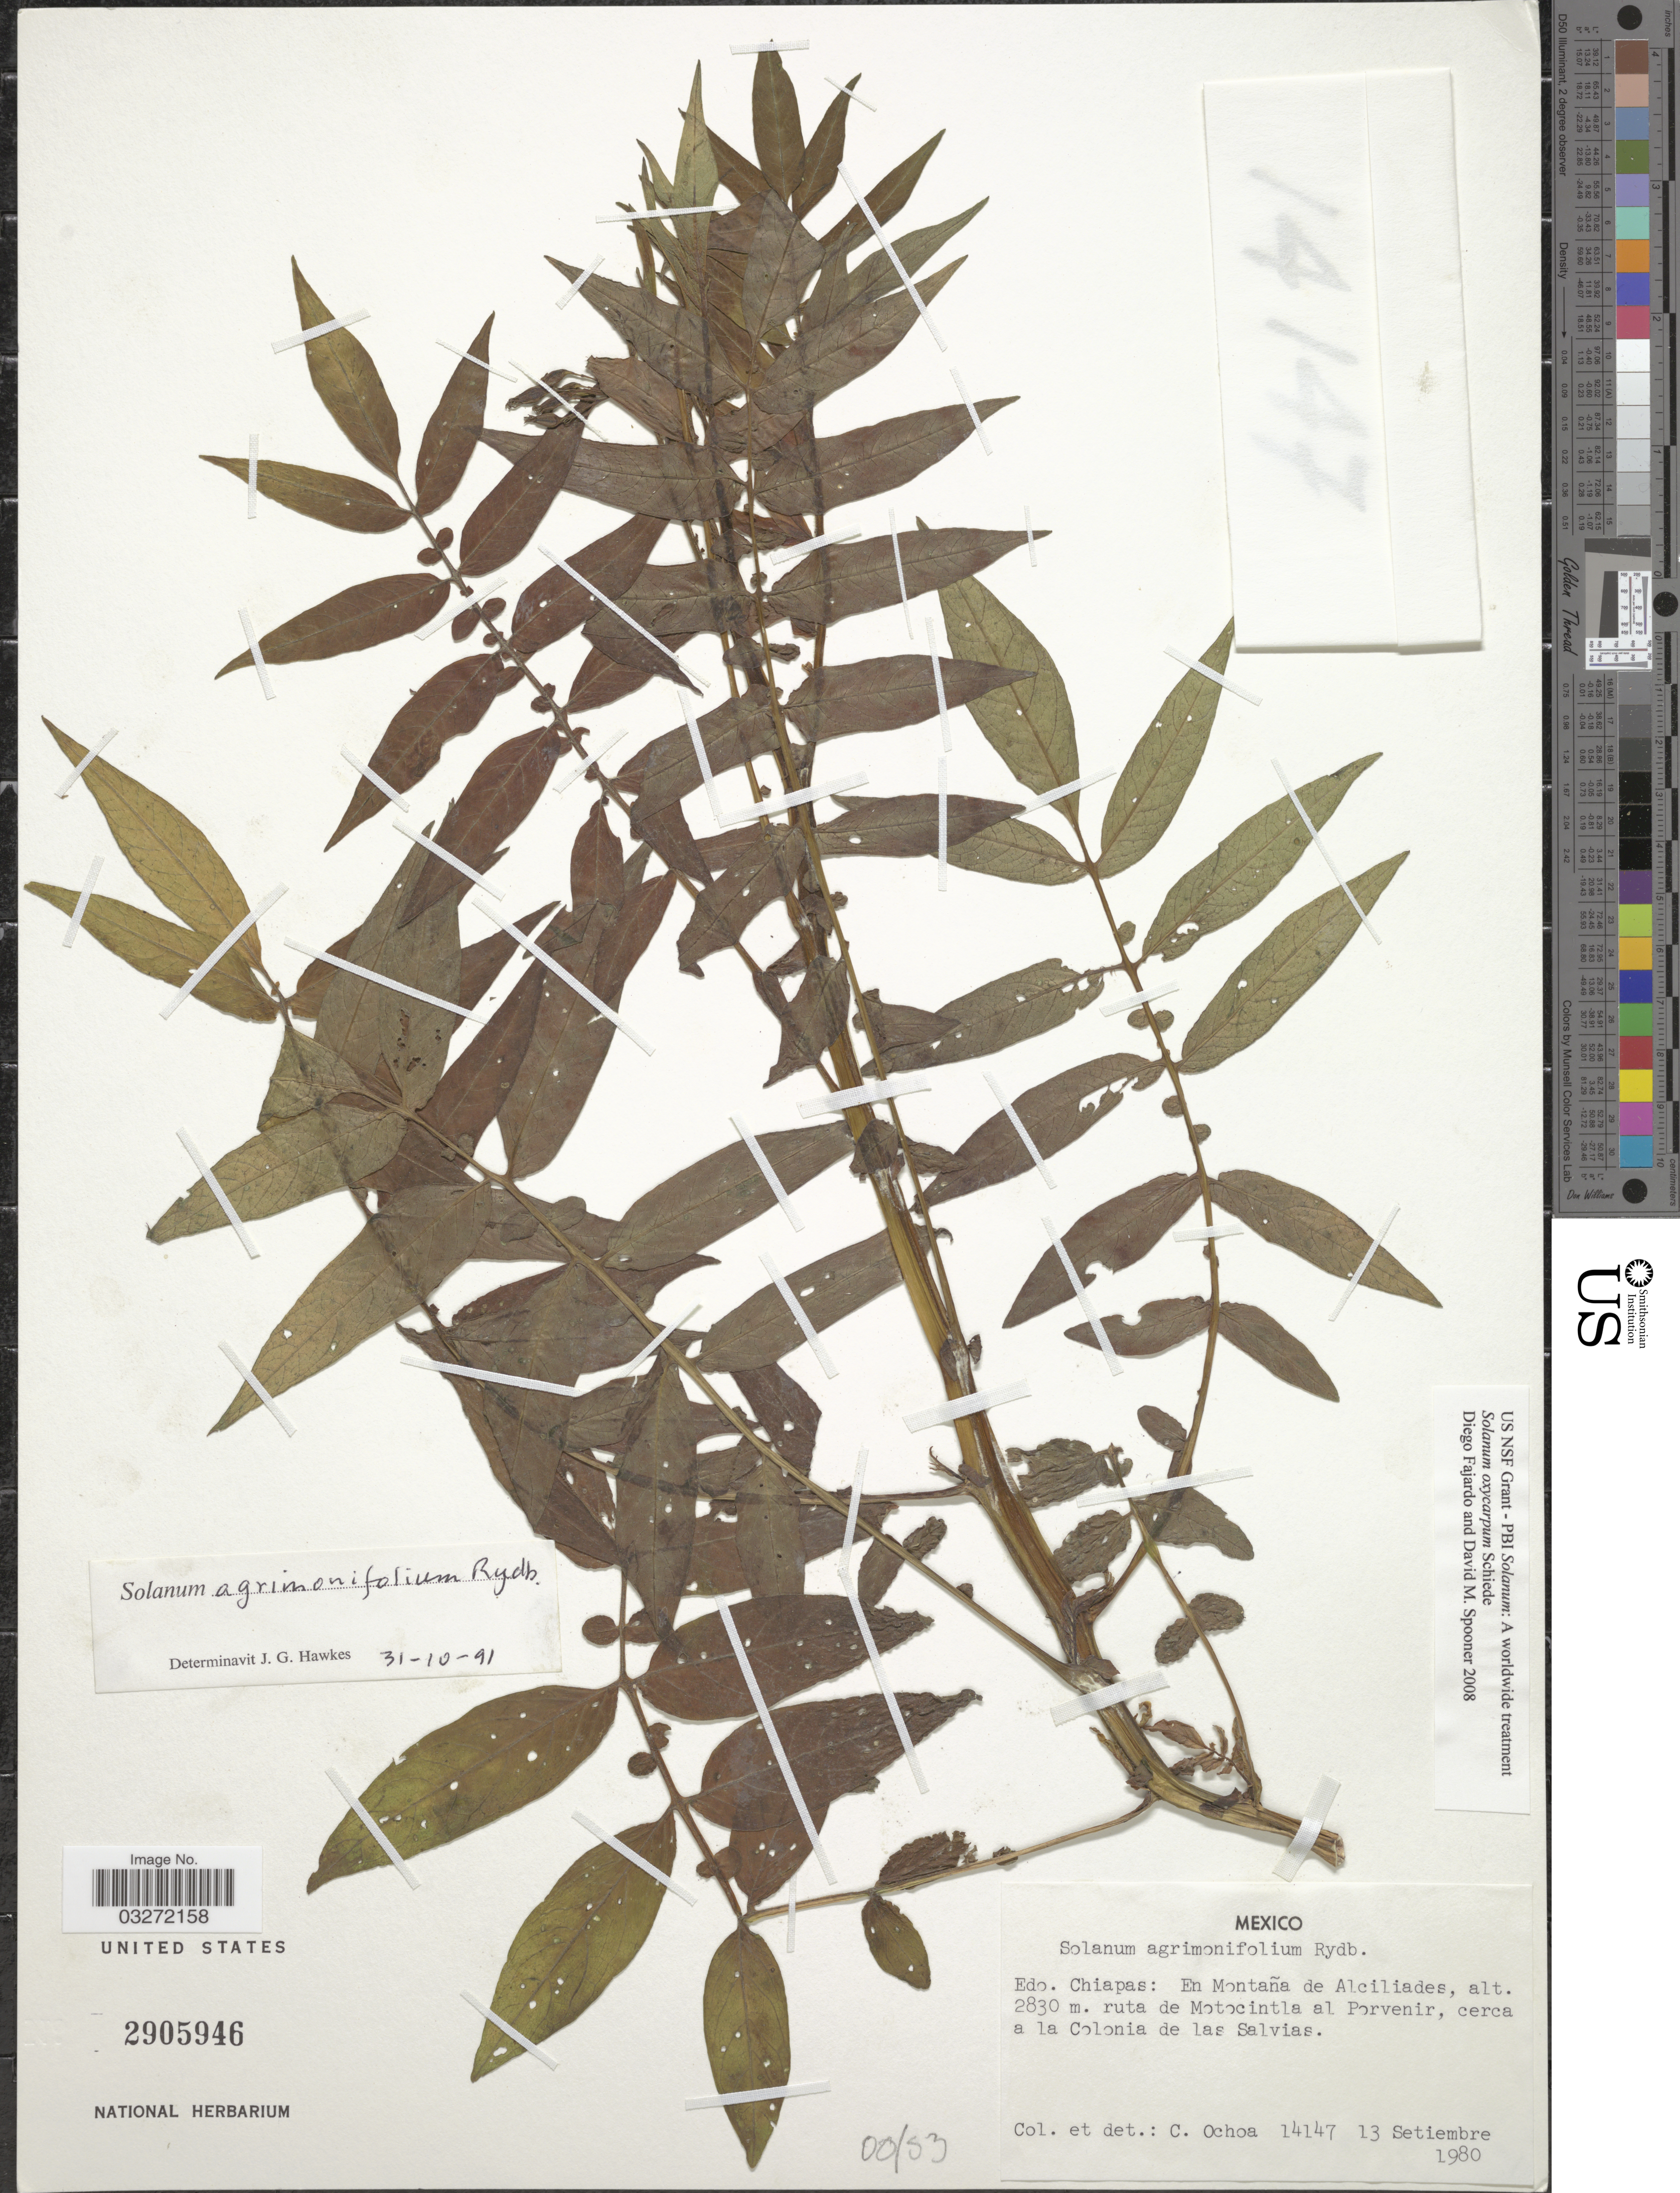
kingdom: Plantae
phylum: Tracheophyta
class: Magnoliopsida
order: Solanales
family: Solanaceae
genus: Solanum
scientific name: Solanum oxycarpum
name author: Schiede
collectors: C. Ochoa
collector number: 14147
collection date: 1980-09-13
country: Mexico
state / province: Chiapas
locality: En Montaña de Alciliades, ruta de Motocintla al Porvenir, cerca a la Colonia de las Salvias.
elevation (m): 2830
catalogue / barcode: US 2905946